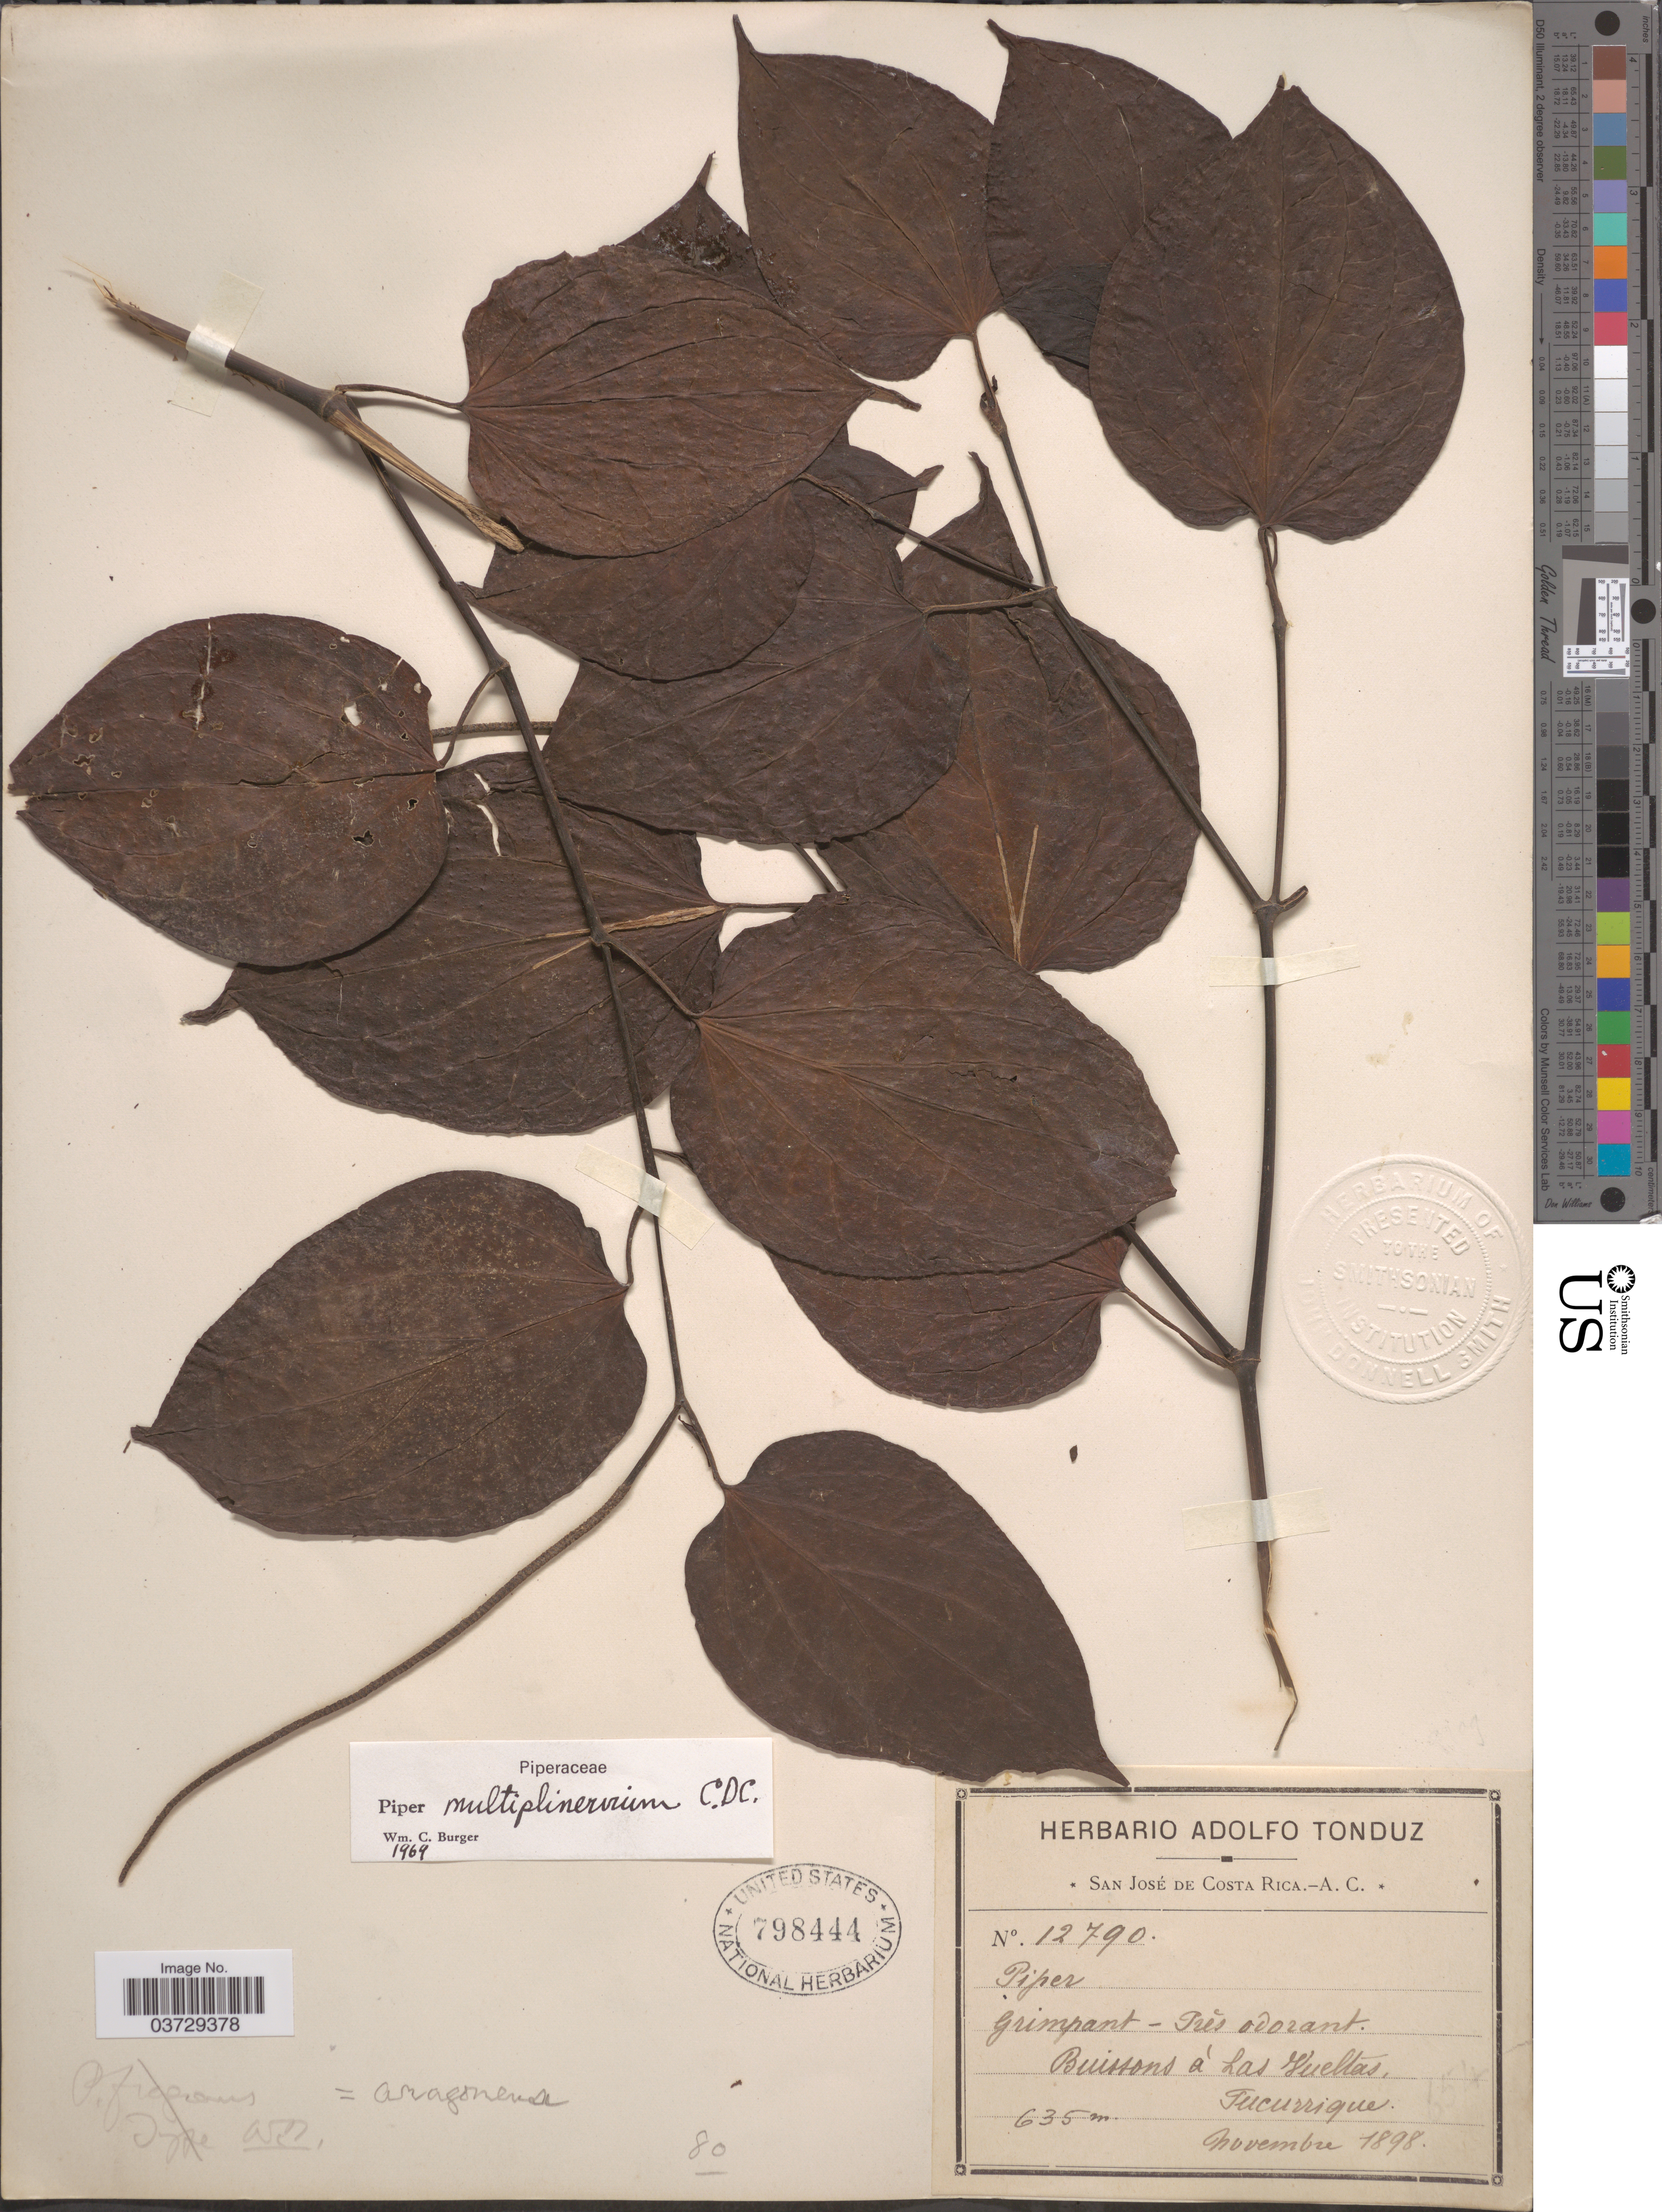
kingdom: Plantae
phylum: Tracheophyta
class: Magnoliopsida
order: Piperales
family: Piperaceae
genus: Piper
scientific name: Piper multiplinervium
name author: C. DC.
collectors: ex Herb. Adolfo Tonduz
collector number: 12790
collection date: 1898-11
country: Costa Rica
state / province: San José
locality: Buissons à Las Vueltas, Tucurrique.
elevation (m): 635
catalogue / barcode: US 798444